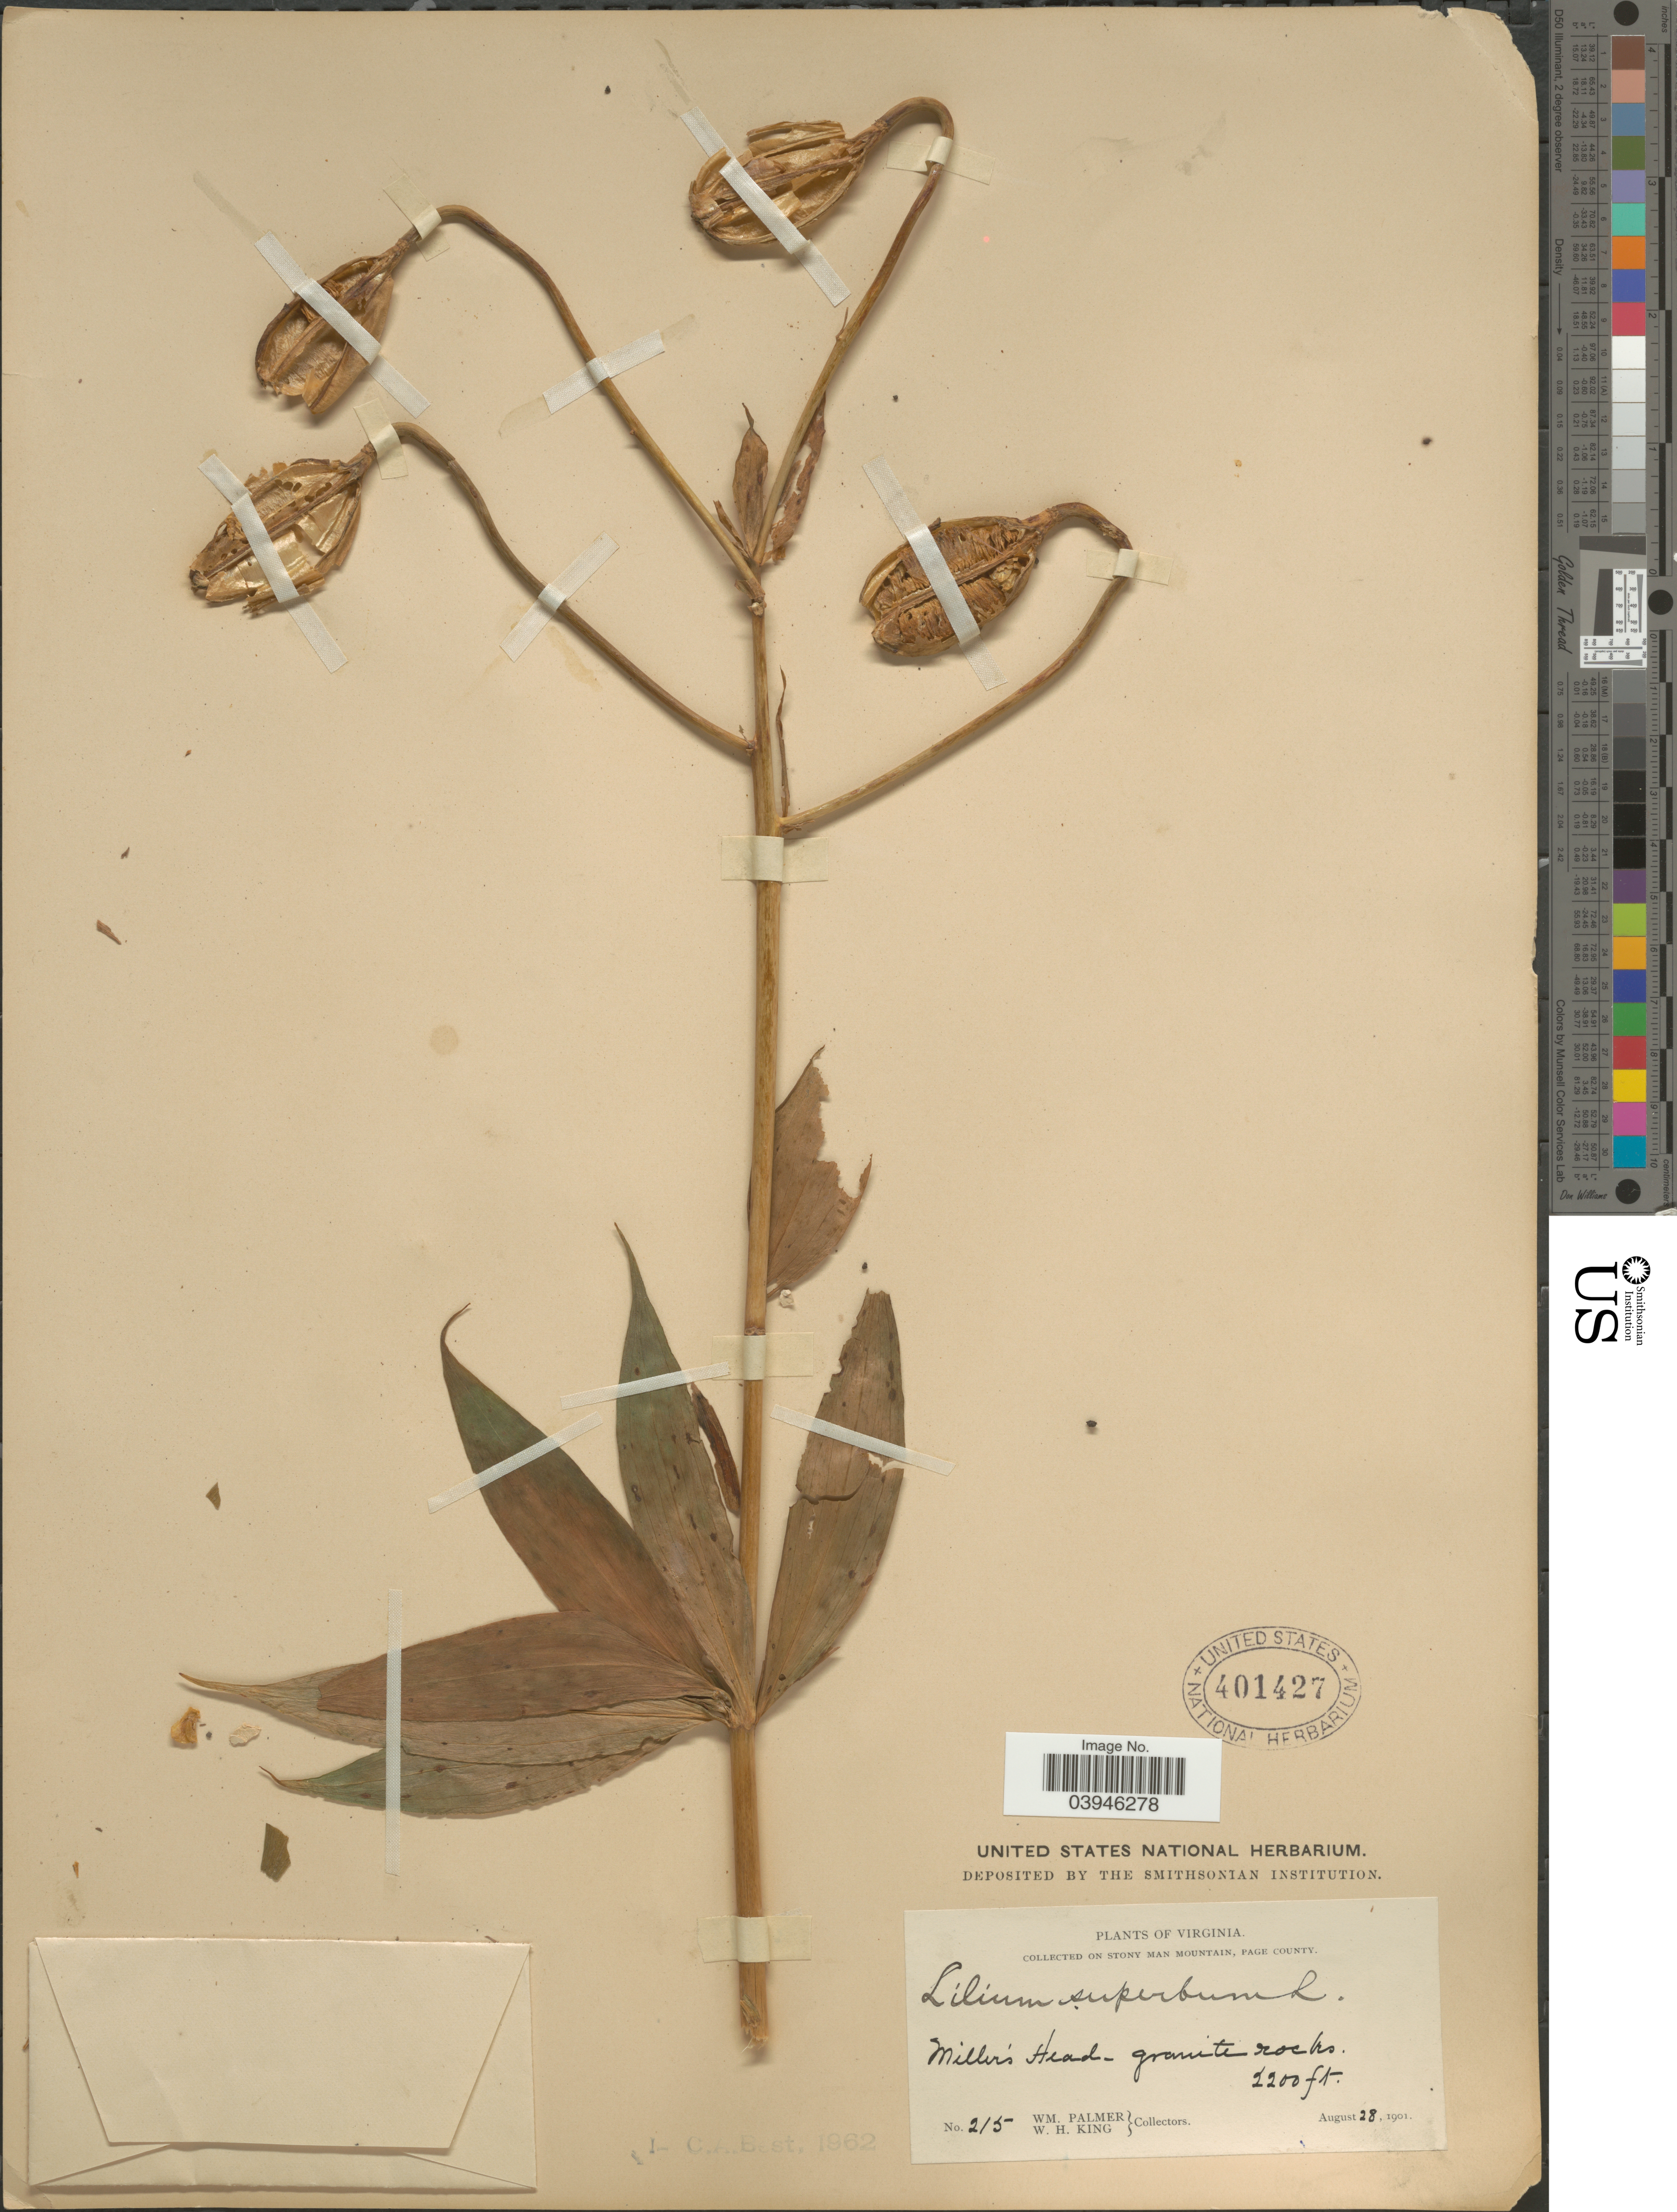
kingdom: Plantae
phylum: Tracheophyta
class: Liliopsida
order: Liliales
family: Liliaceae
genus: Lilium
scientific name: Lilium superbum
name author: L.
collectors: W. Palmer & W. H. King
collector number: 215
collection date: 1901-08-28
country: United States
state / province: Virginia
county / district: Page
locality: On Stony Man Mountain Miller's Head.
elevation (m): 671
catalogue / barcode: US 401427